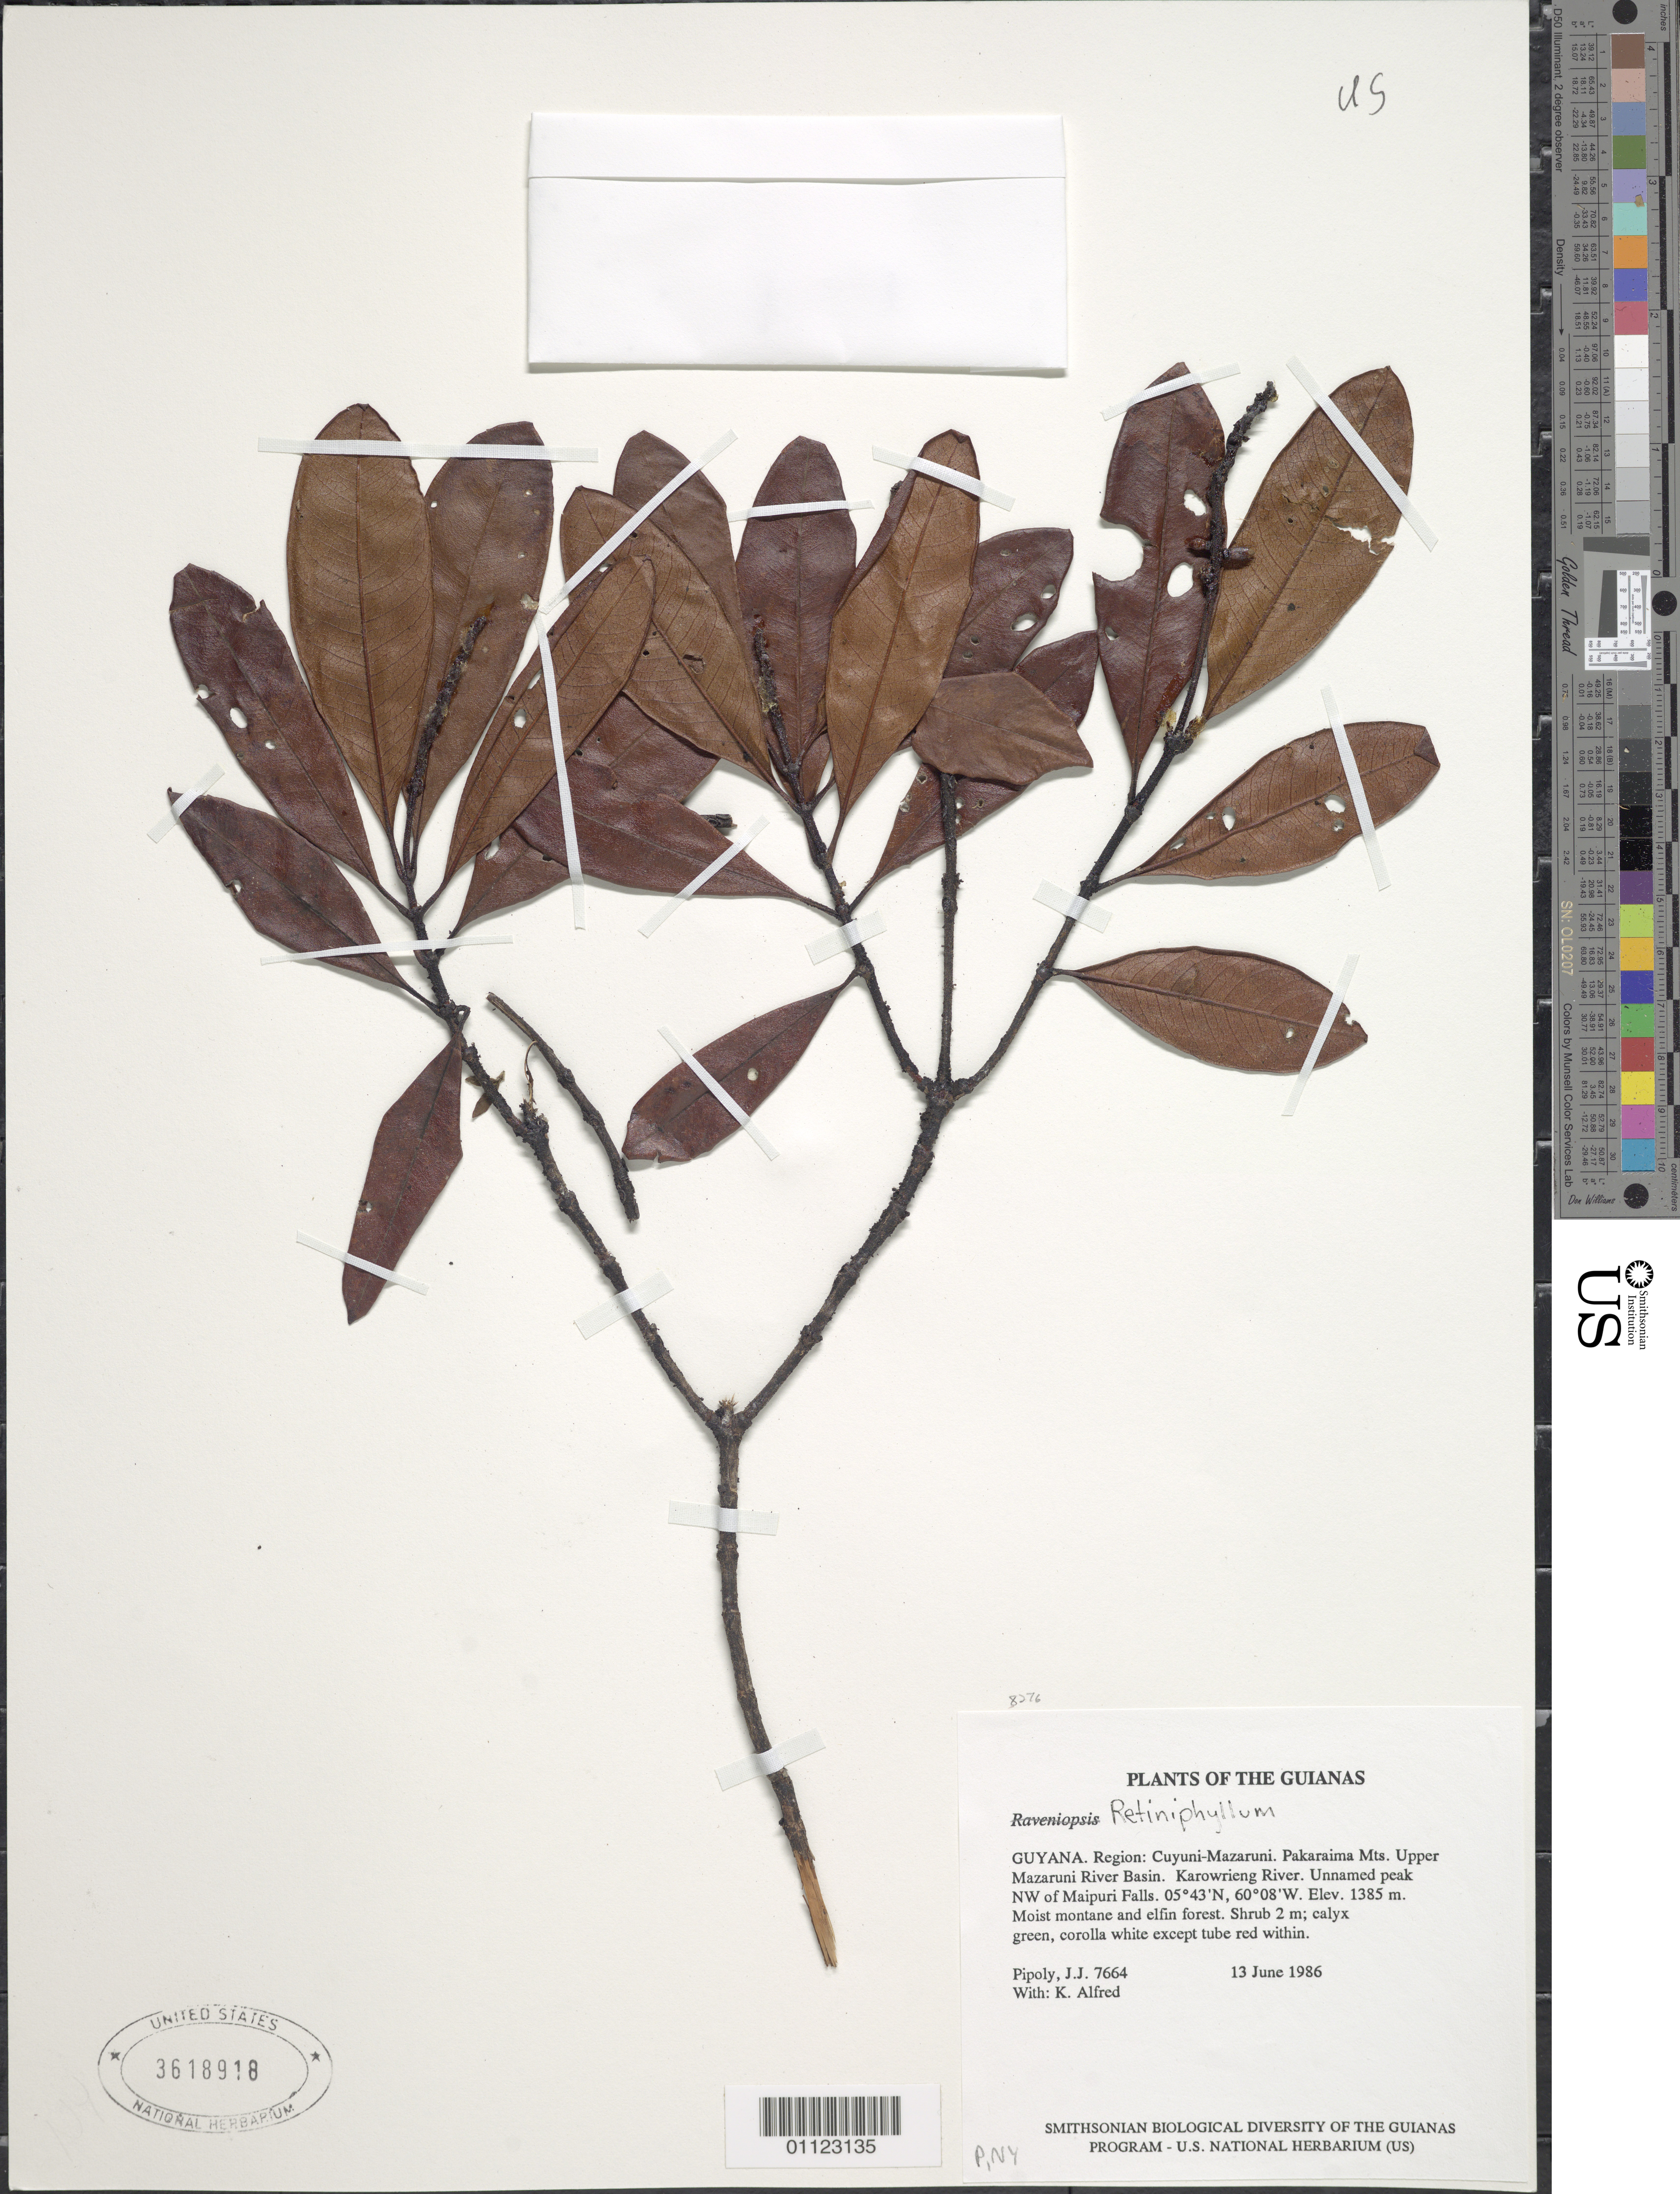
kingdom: Plantae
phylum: Tracheophyta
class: Magnoliopsida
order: Gentianales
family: Rubiaceae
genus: Retiniphyllum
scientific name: Retiniphyllum sp.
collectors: J. J. Pipoly & K. Alfred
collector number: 7664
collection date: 1986-06-13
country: Guyana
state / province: Cuyuni-Mazaruni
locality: Pakaraima Mts. Upper Mazaruni River Basin. Karowrieng River. Unnamed peak NW of Maipuri Falls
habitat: Moist montane and elfin forest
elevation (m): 1385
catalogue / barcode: US 3618918